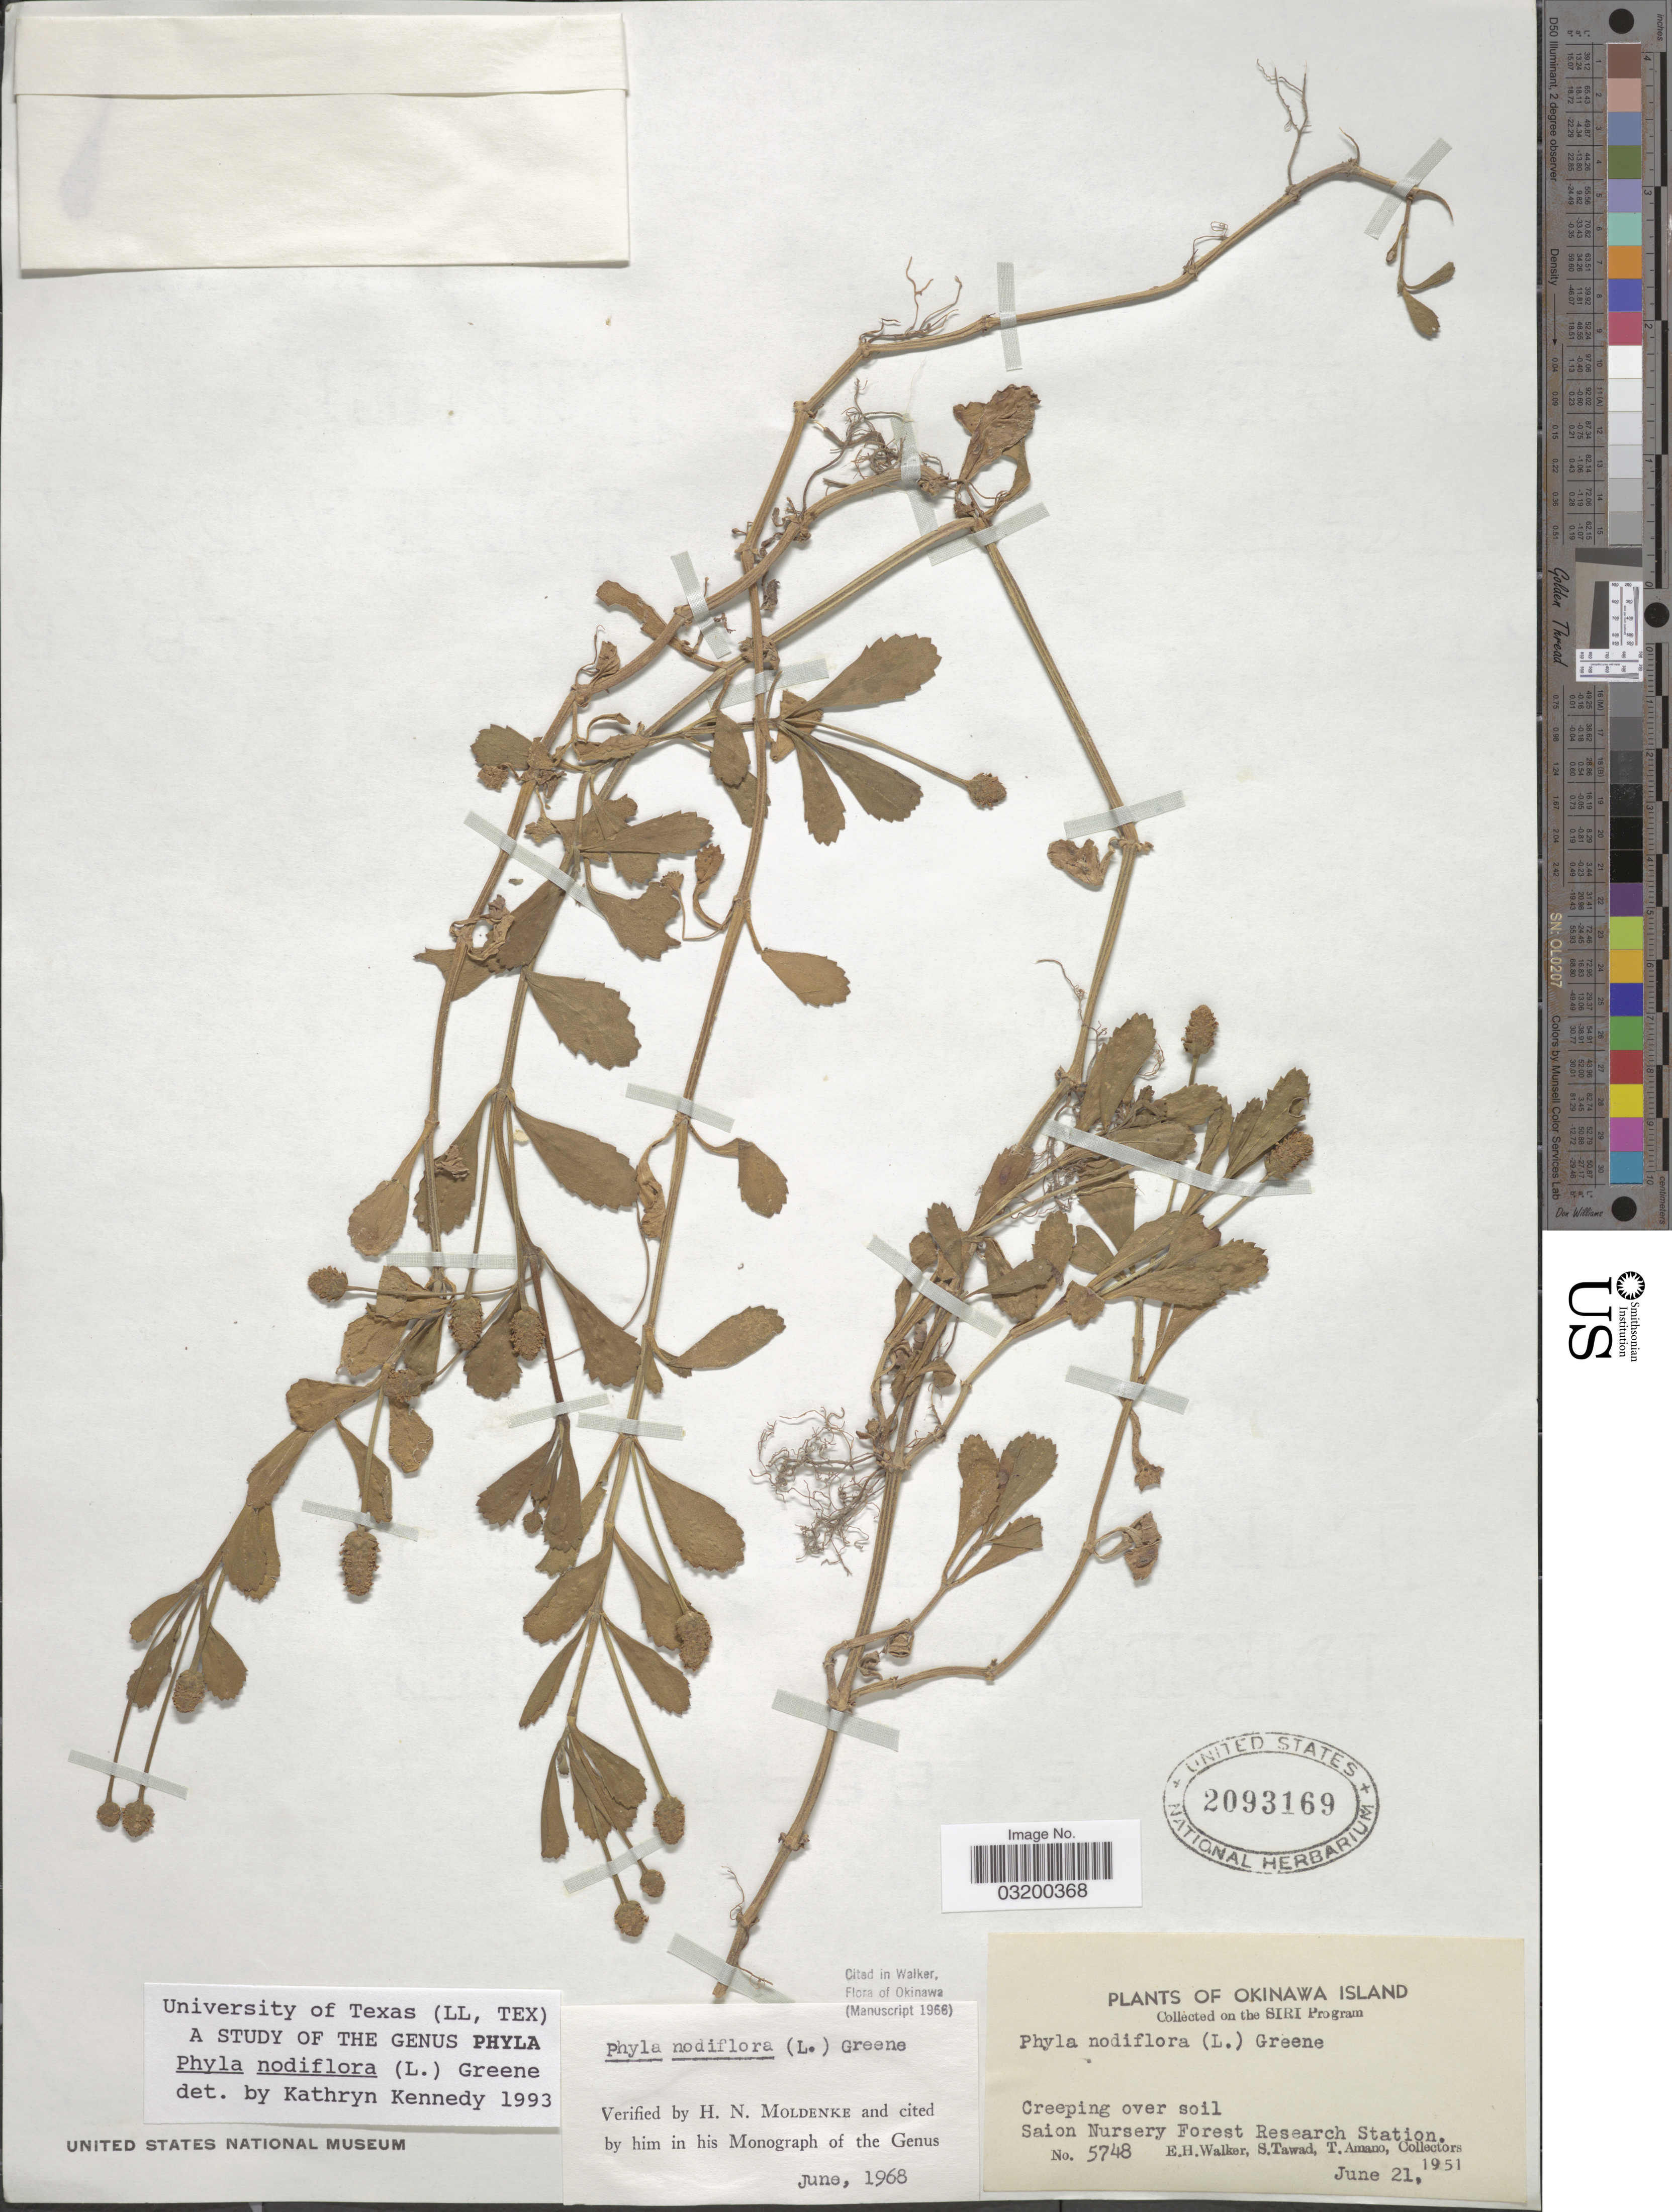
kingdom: Plantae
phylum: Tracheophyta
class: Magnoliopsida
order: Lamiales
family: Verbenaceae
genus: Phyla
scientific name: Phyla nodiflora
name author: (L.) Greene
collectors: E. H. Walker, S. Tawad & T. Amano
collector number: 5748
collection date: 1951-06-21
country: Japan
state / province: Okinawa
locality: Okinawa Island. Saion Nursery Forest Research Station.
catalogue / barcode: US 2093169